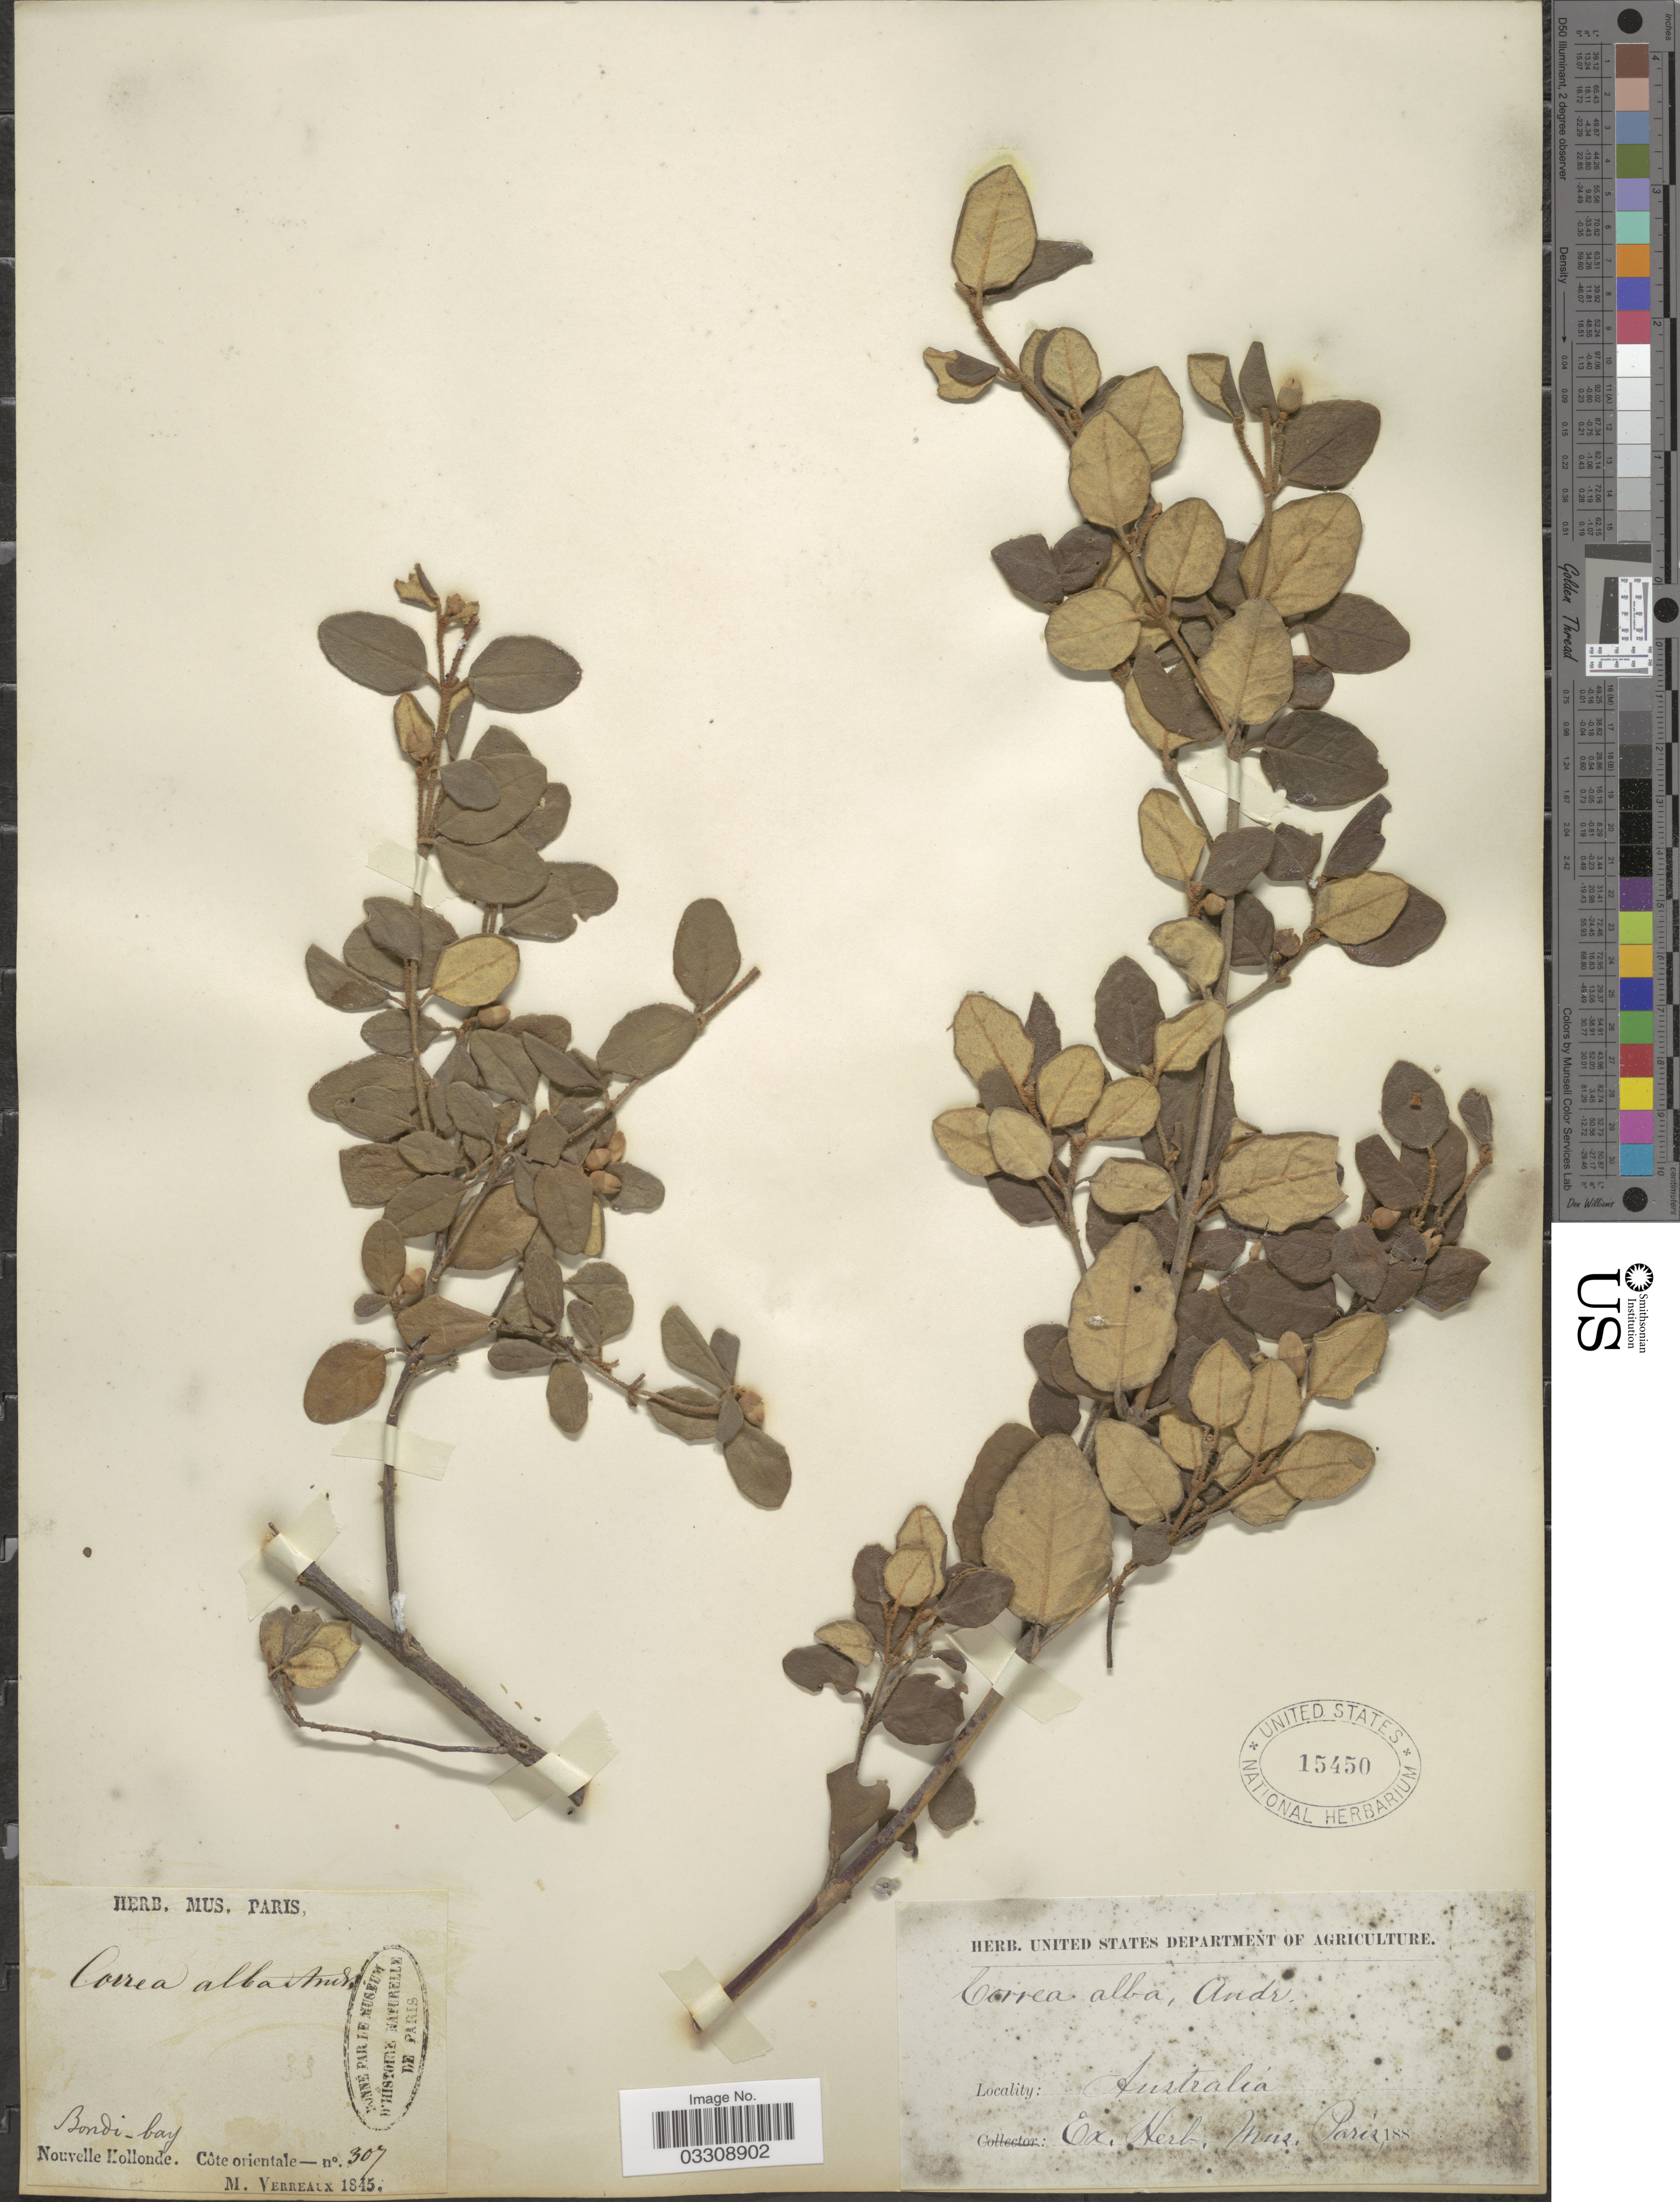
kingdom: Plantae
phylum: Tracheophyta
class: Magnoliopsida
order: Sapindales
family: Rutaceae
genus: Correa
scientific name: Correa alba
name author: Andrews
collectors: M. Verreaux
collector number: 307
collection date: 1845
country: Australia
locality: Bondi-bay, Nouvelle Hollonde. Côte orientale.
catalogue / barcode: US 15450